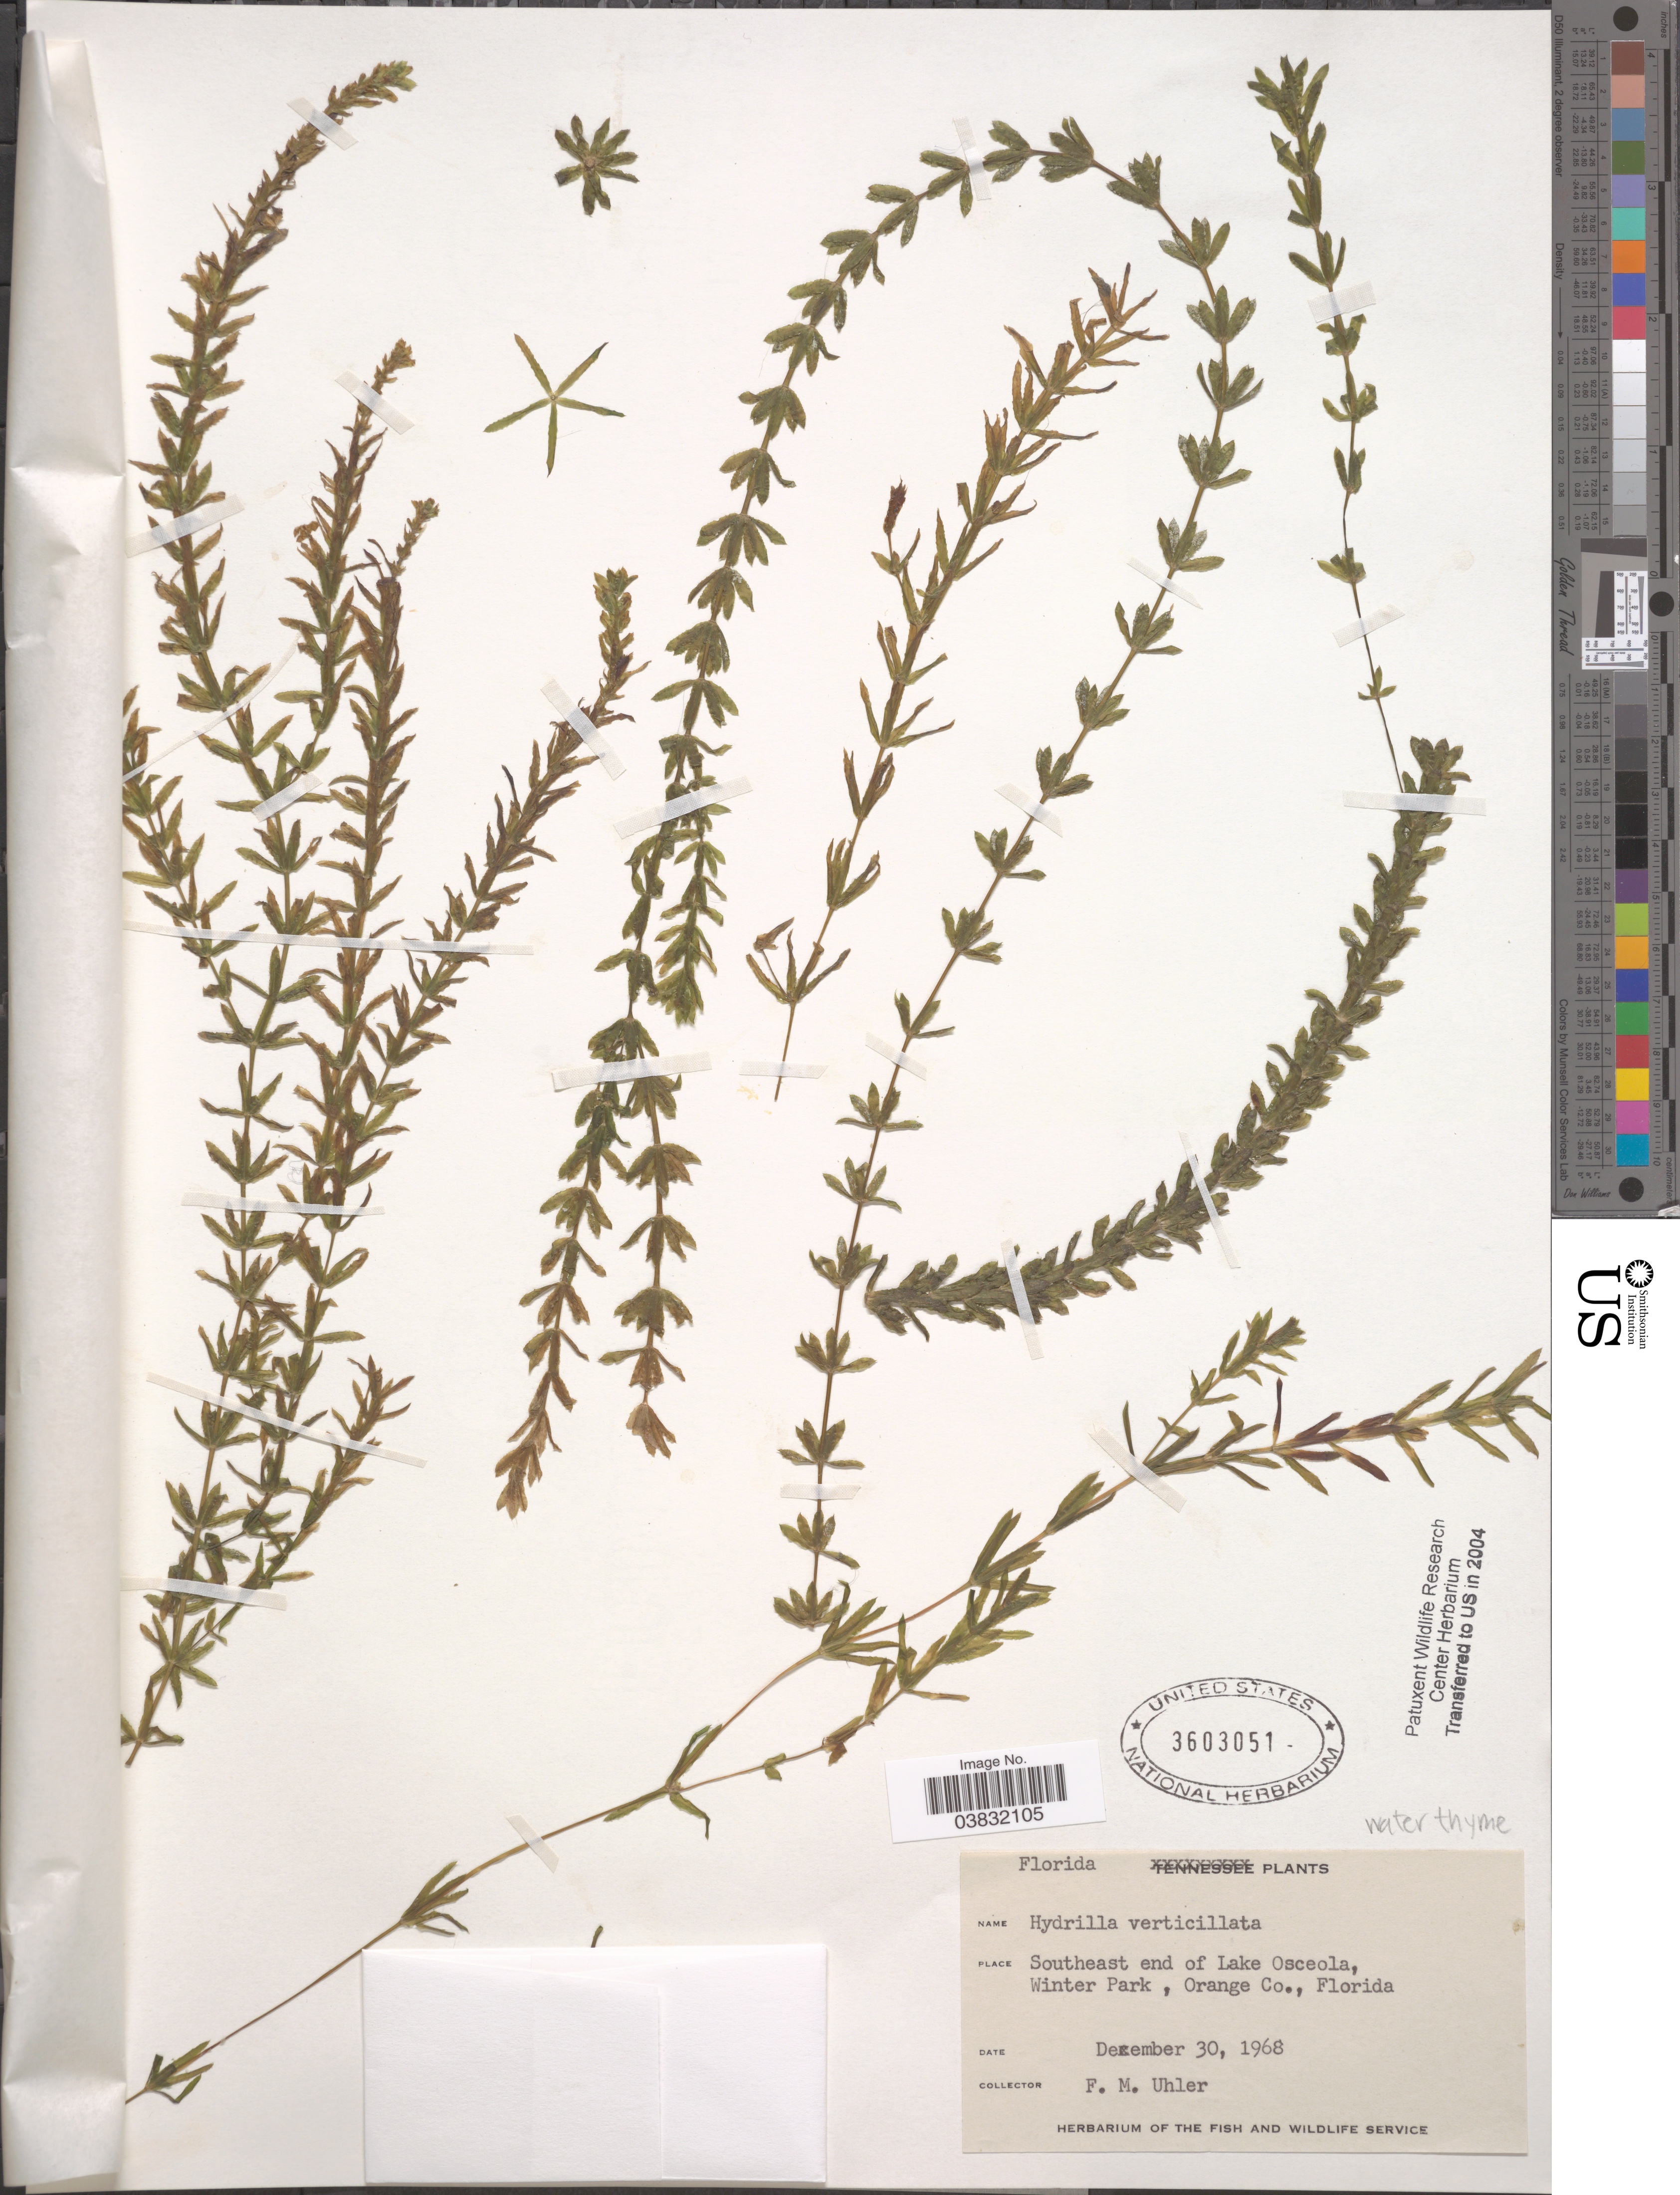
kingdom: Plantae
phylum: Tracheophyta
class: Liliopsida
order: Alismatales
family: Hydrocharitaceae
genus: Hydrilla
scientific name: Hydrilla verticillata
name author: (L. f.) Royle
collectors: F. M. Uhler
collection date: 1968-12-30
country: United States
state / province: Florida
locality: Southeast end of Lake Esceola, Winter Park, Orange Co.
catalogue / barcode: US 3603051